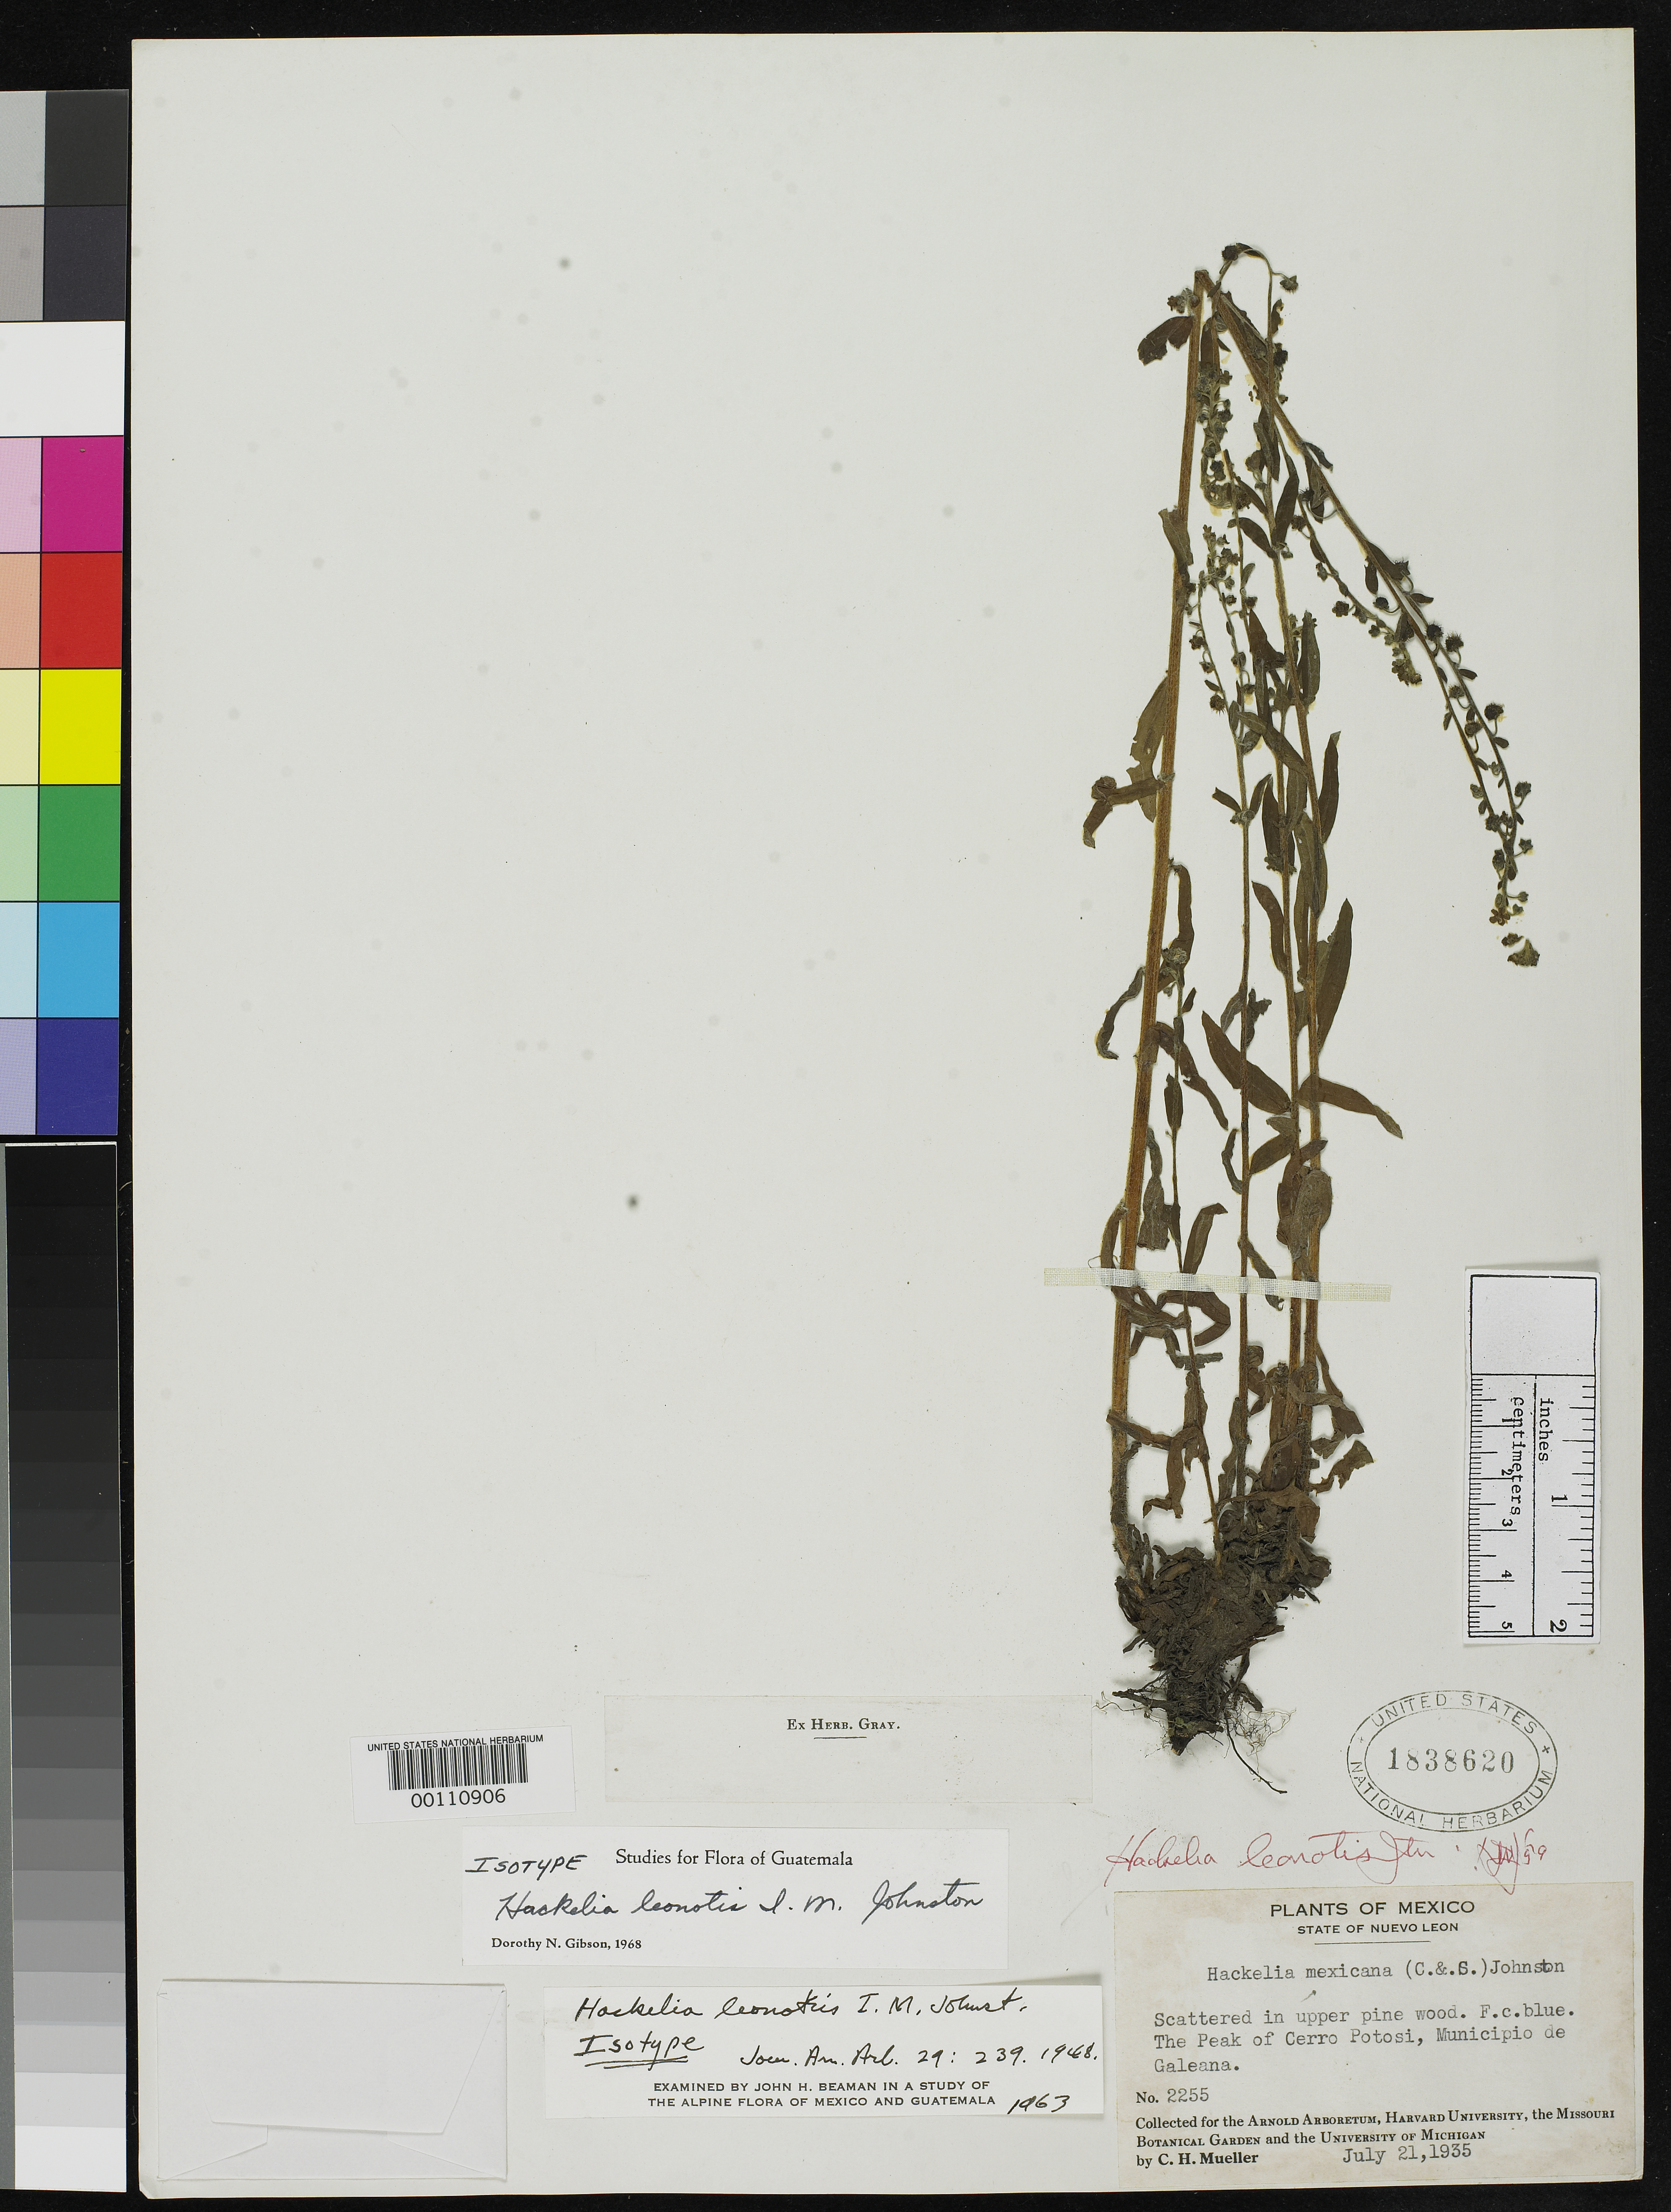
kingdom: Plantae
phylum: Tracheophyta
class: Magnoliopsida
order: Boraginales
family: Boraginaceae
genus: Hackelia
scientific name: Hackelia leonotis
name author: I.M. Johnst.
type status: Isotype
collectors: C. H. Muller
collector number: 2255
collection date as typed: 21 Jul 1935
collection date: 1935-07-21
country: Mexico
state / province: Nuevo León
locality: Peak of Cerro Potosi.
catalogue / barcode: US 1838620